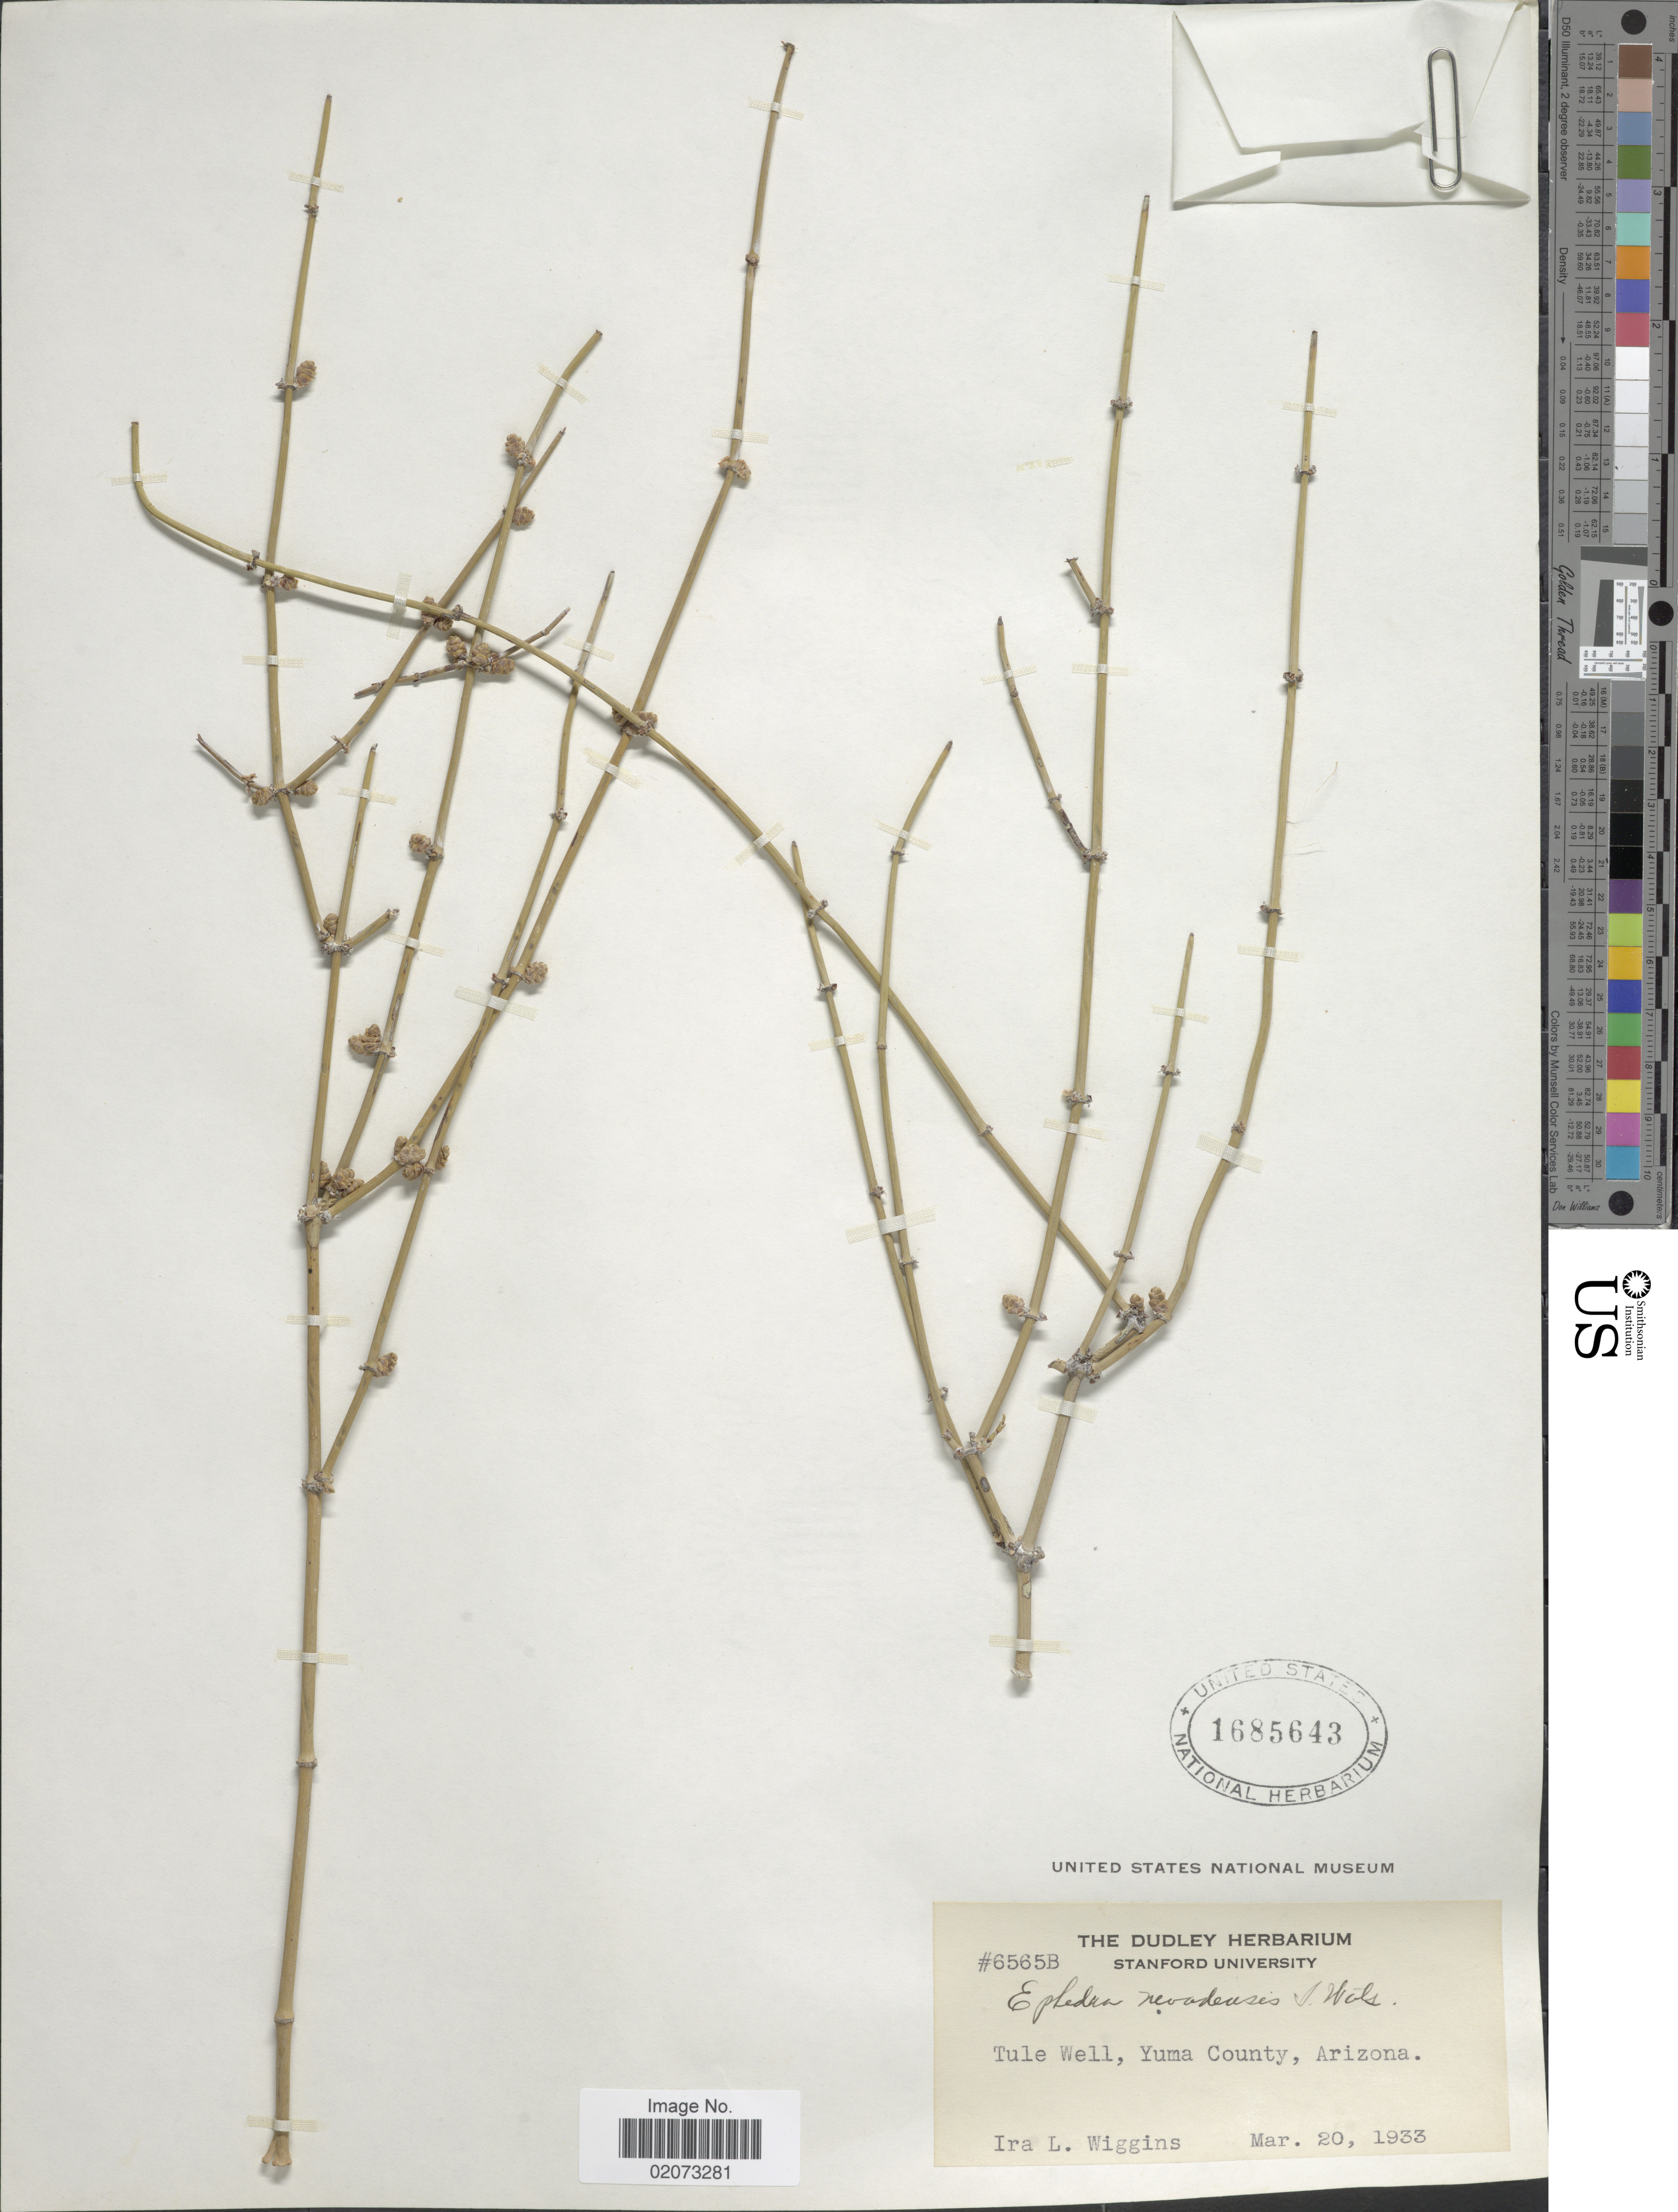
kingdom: Plantae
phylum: Tracheophyta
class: Gnetopsida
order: Ephedrales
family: Ephedraceae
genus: Ephedra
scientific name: Ephedra nevadensis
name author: S. Watson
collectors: I. L. Wiggins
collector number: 6565B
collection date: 1933-03-20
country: United States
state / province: Arizona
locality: Tule Well, Yuma County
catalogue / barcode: US 1685643